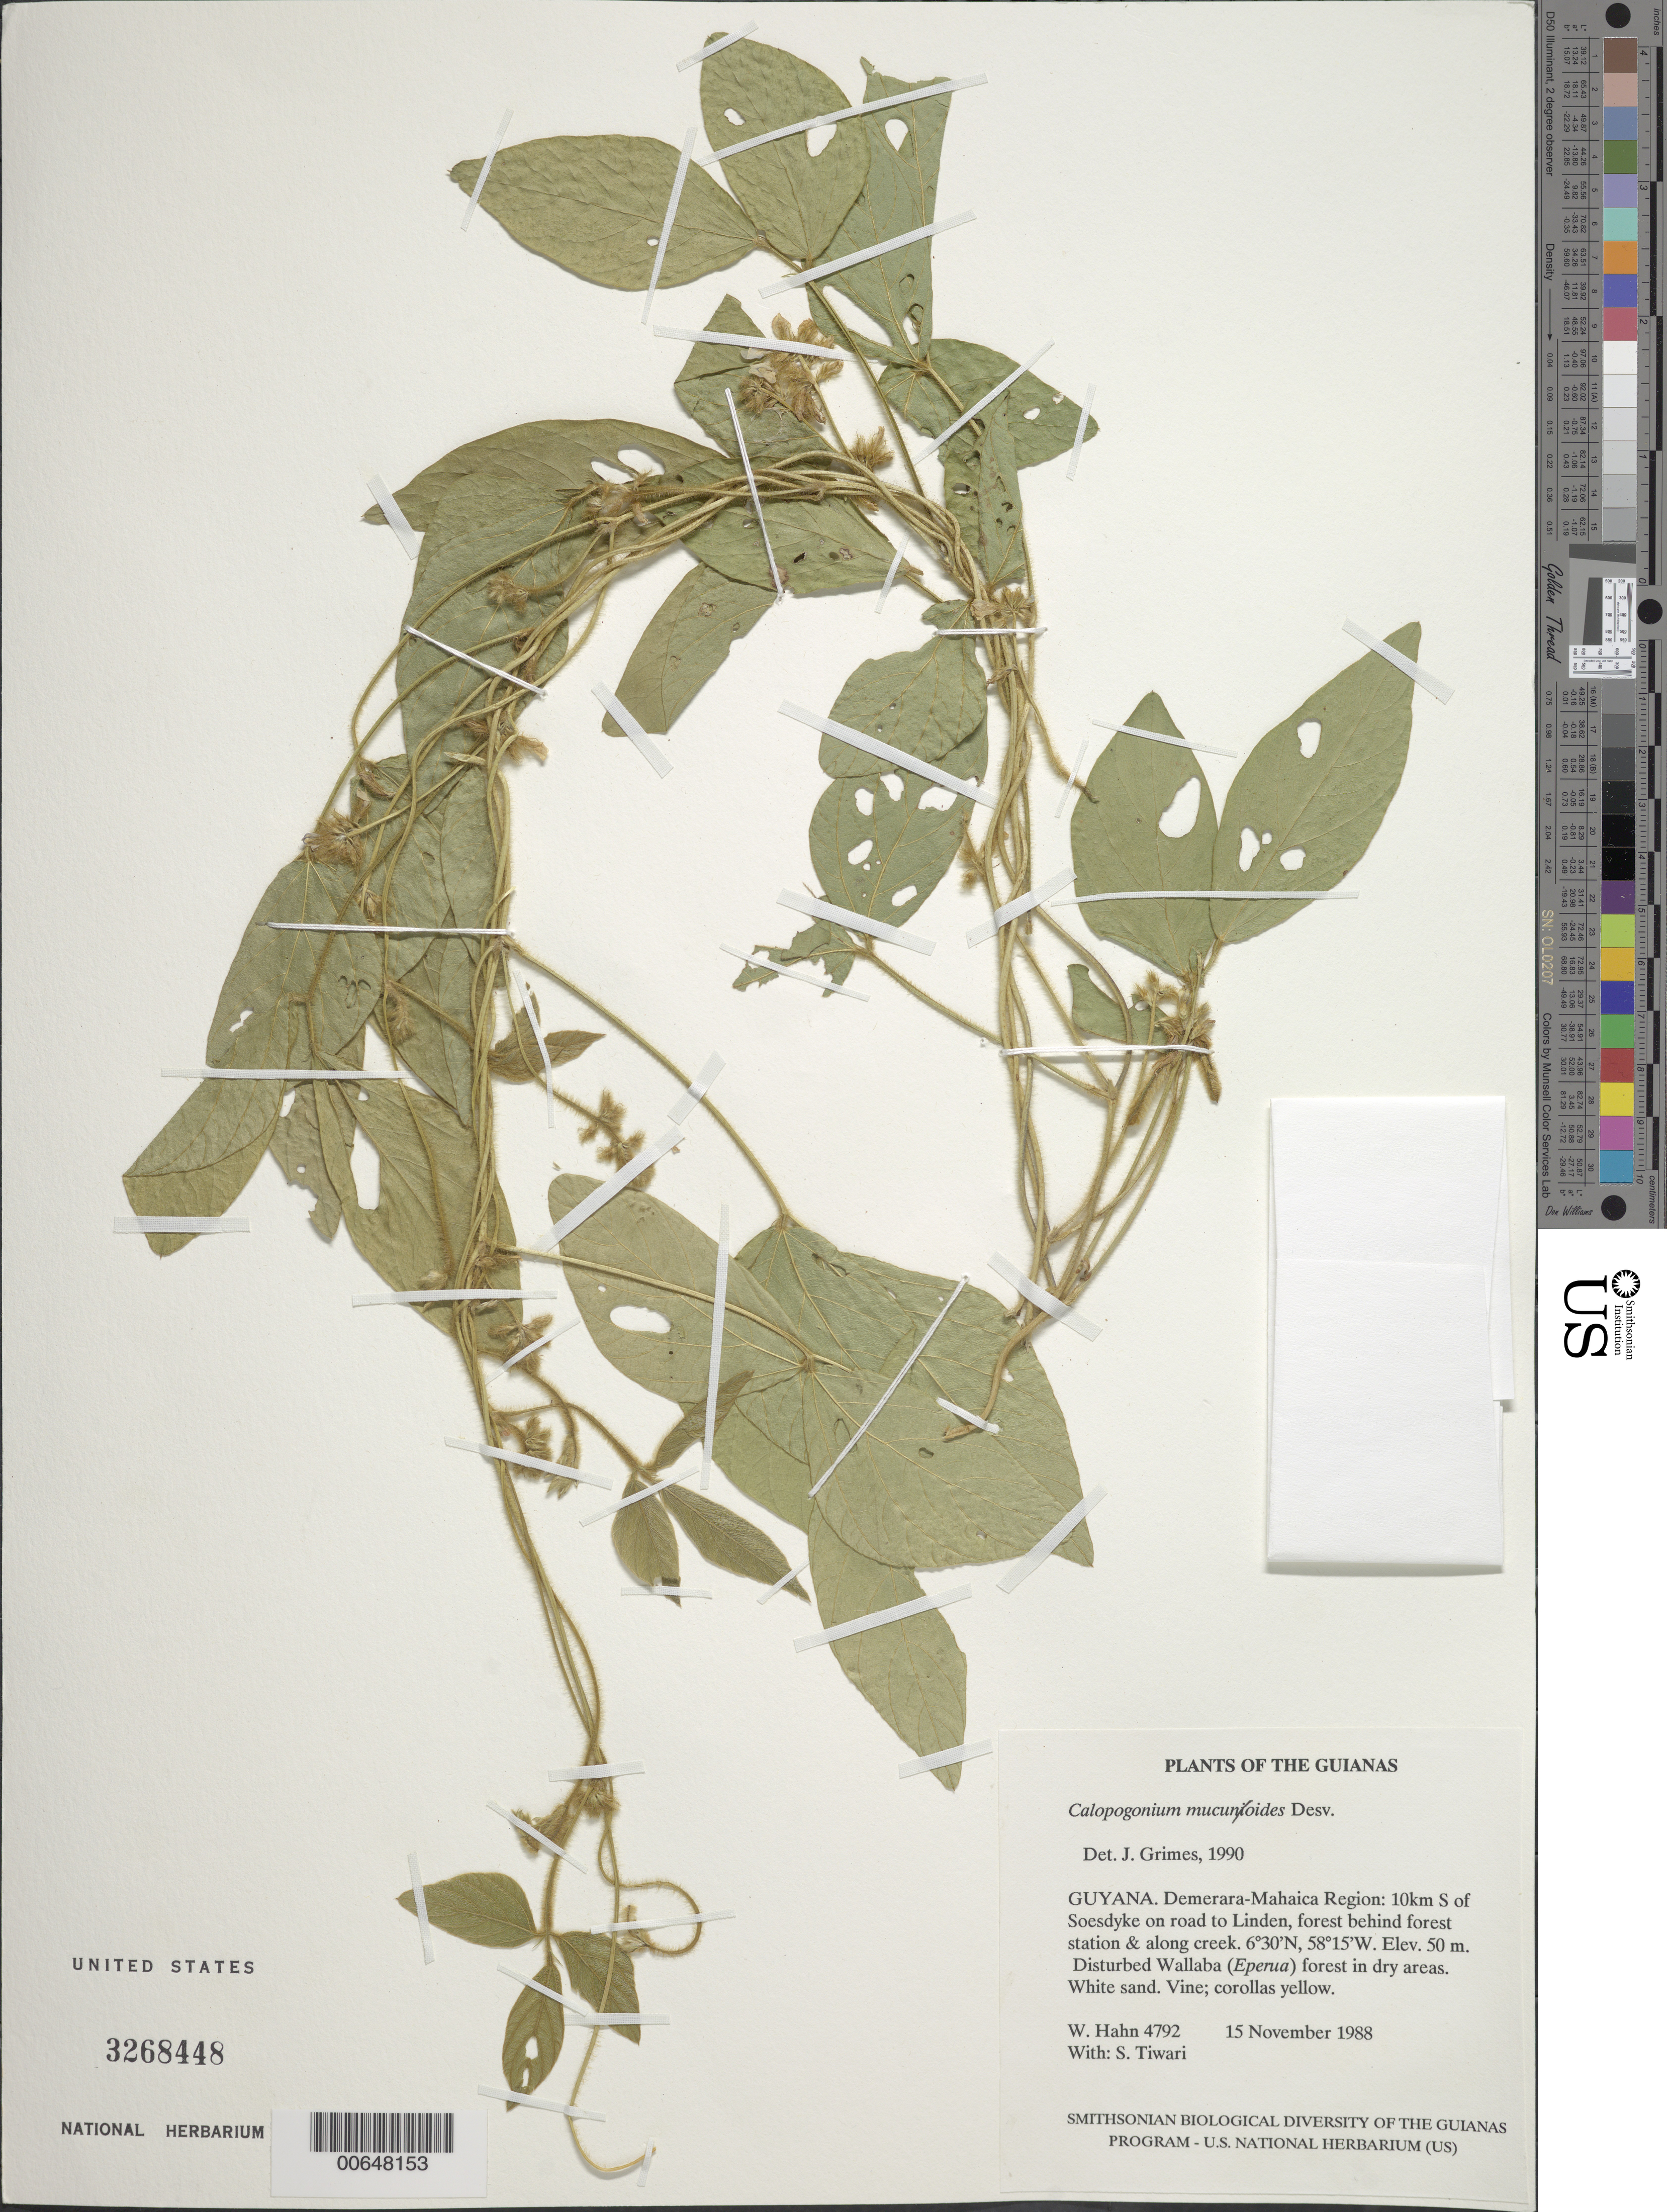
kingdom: Plantae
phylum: Tracheophyta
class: Magnoliopsida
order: Fabales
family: Fabaceae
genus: Calopogonium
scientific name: Calopogonium mucunoides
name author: Desv.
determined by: Grimes, J.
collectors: W. Hahn & S. Tiwari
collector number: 4792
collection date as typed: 15 November 1988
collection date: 1988-11-15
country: Guyana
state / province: Demerara-Mahaica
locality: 10km S of Soesdyke on road to Linden, behind forest station & along creek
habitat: Disturbed Wallaba (Eperua) forest in dry areas. White sand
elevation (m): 50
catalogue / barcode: US 3268448